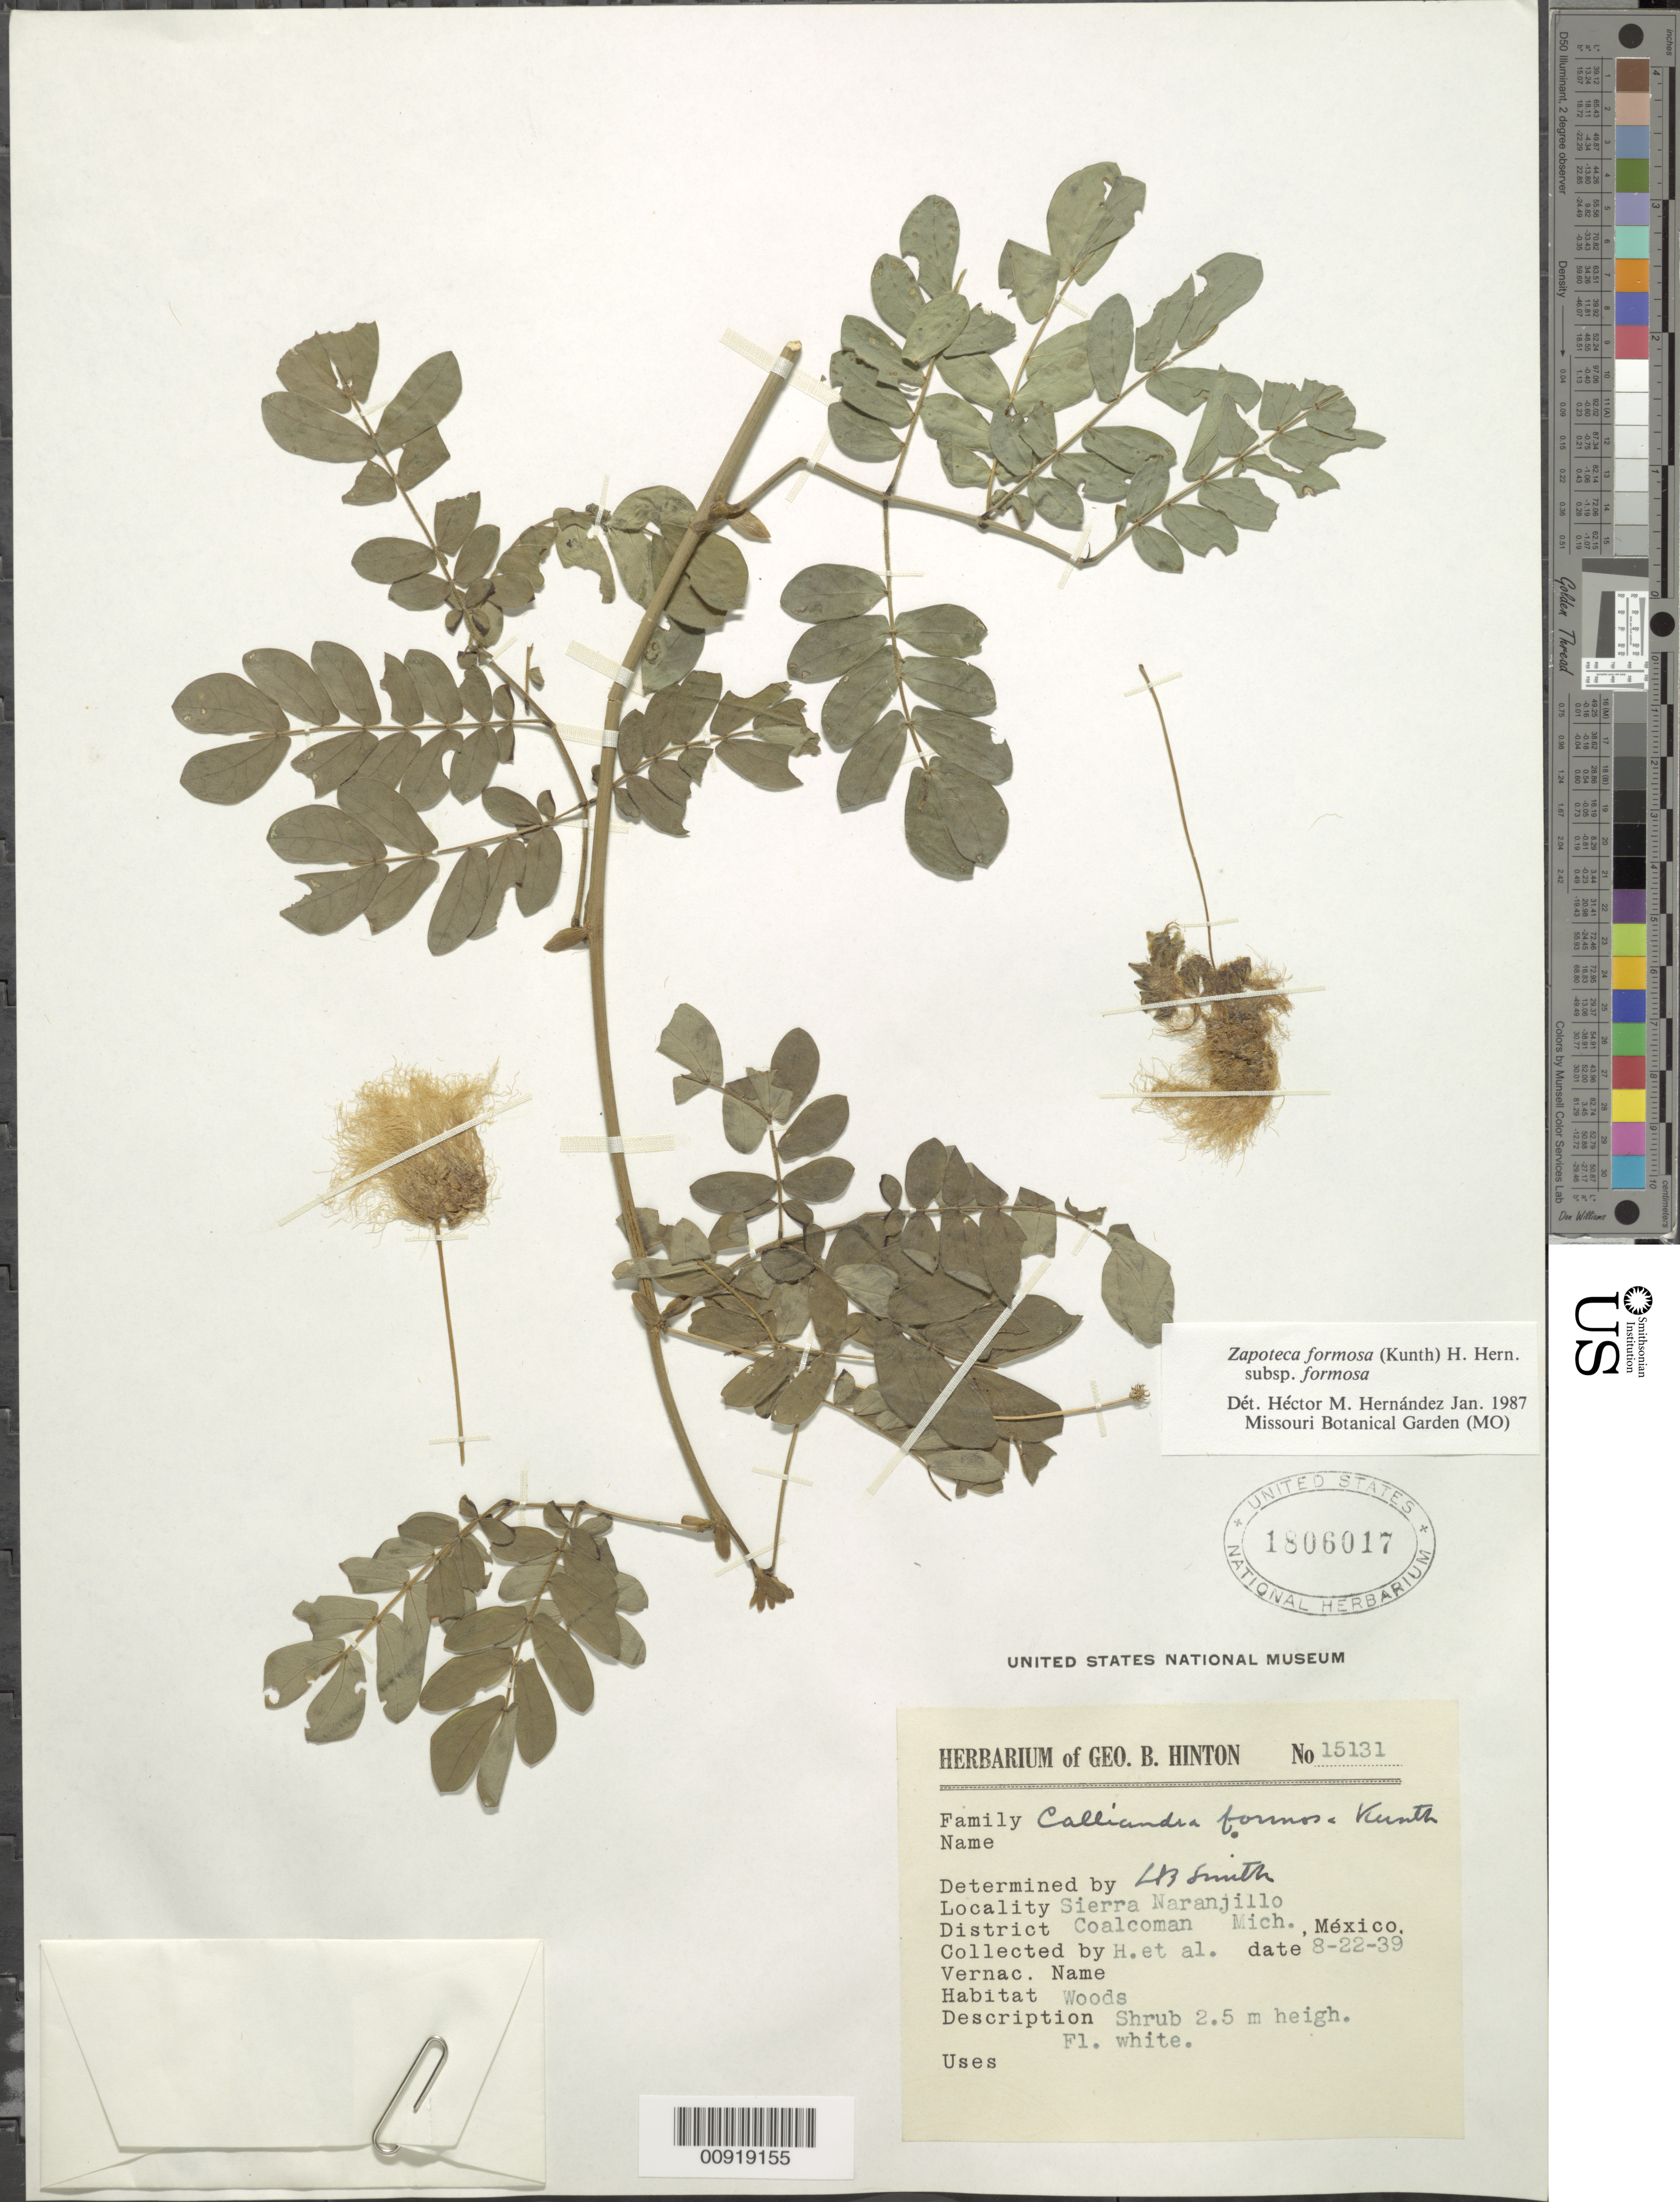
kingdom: Plantae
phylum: Tracheophyta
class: Magnoliopsida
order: Fabales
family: Fabaceae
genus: Zapoteca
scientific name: Zapoteca formosa subsp. formosa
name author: (Kunth) H.M. Hern.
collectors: G. B. Hinton & et al.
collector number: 15131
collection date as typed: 22 Aug 1939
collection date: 1939-08-22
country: Mexico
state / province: Michoacán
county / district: Coalcomán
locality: Sierra Naranjillo, District Coalcomán, Michoacán.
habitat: Woods.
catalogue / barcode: US 1806017